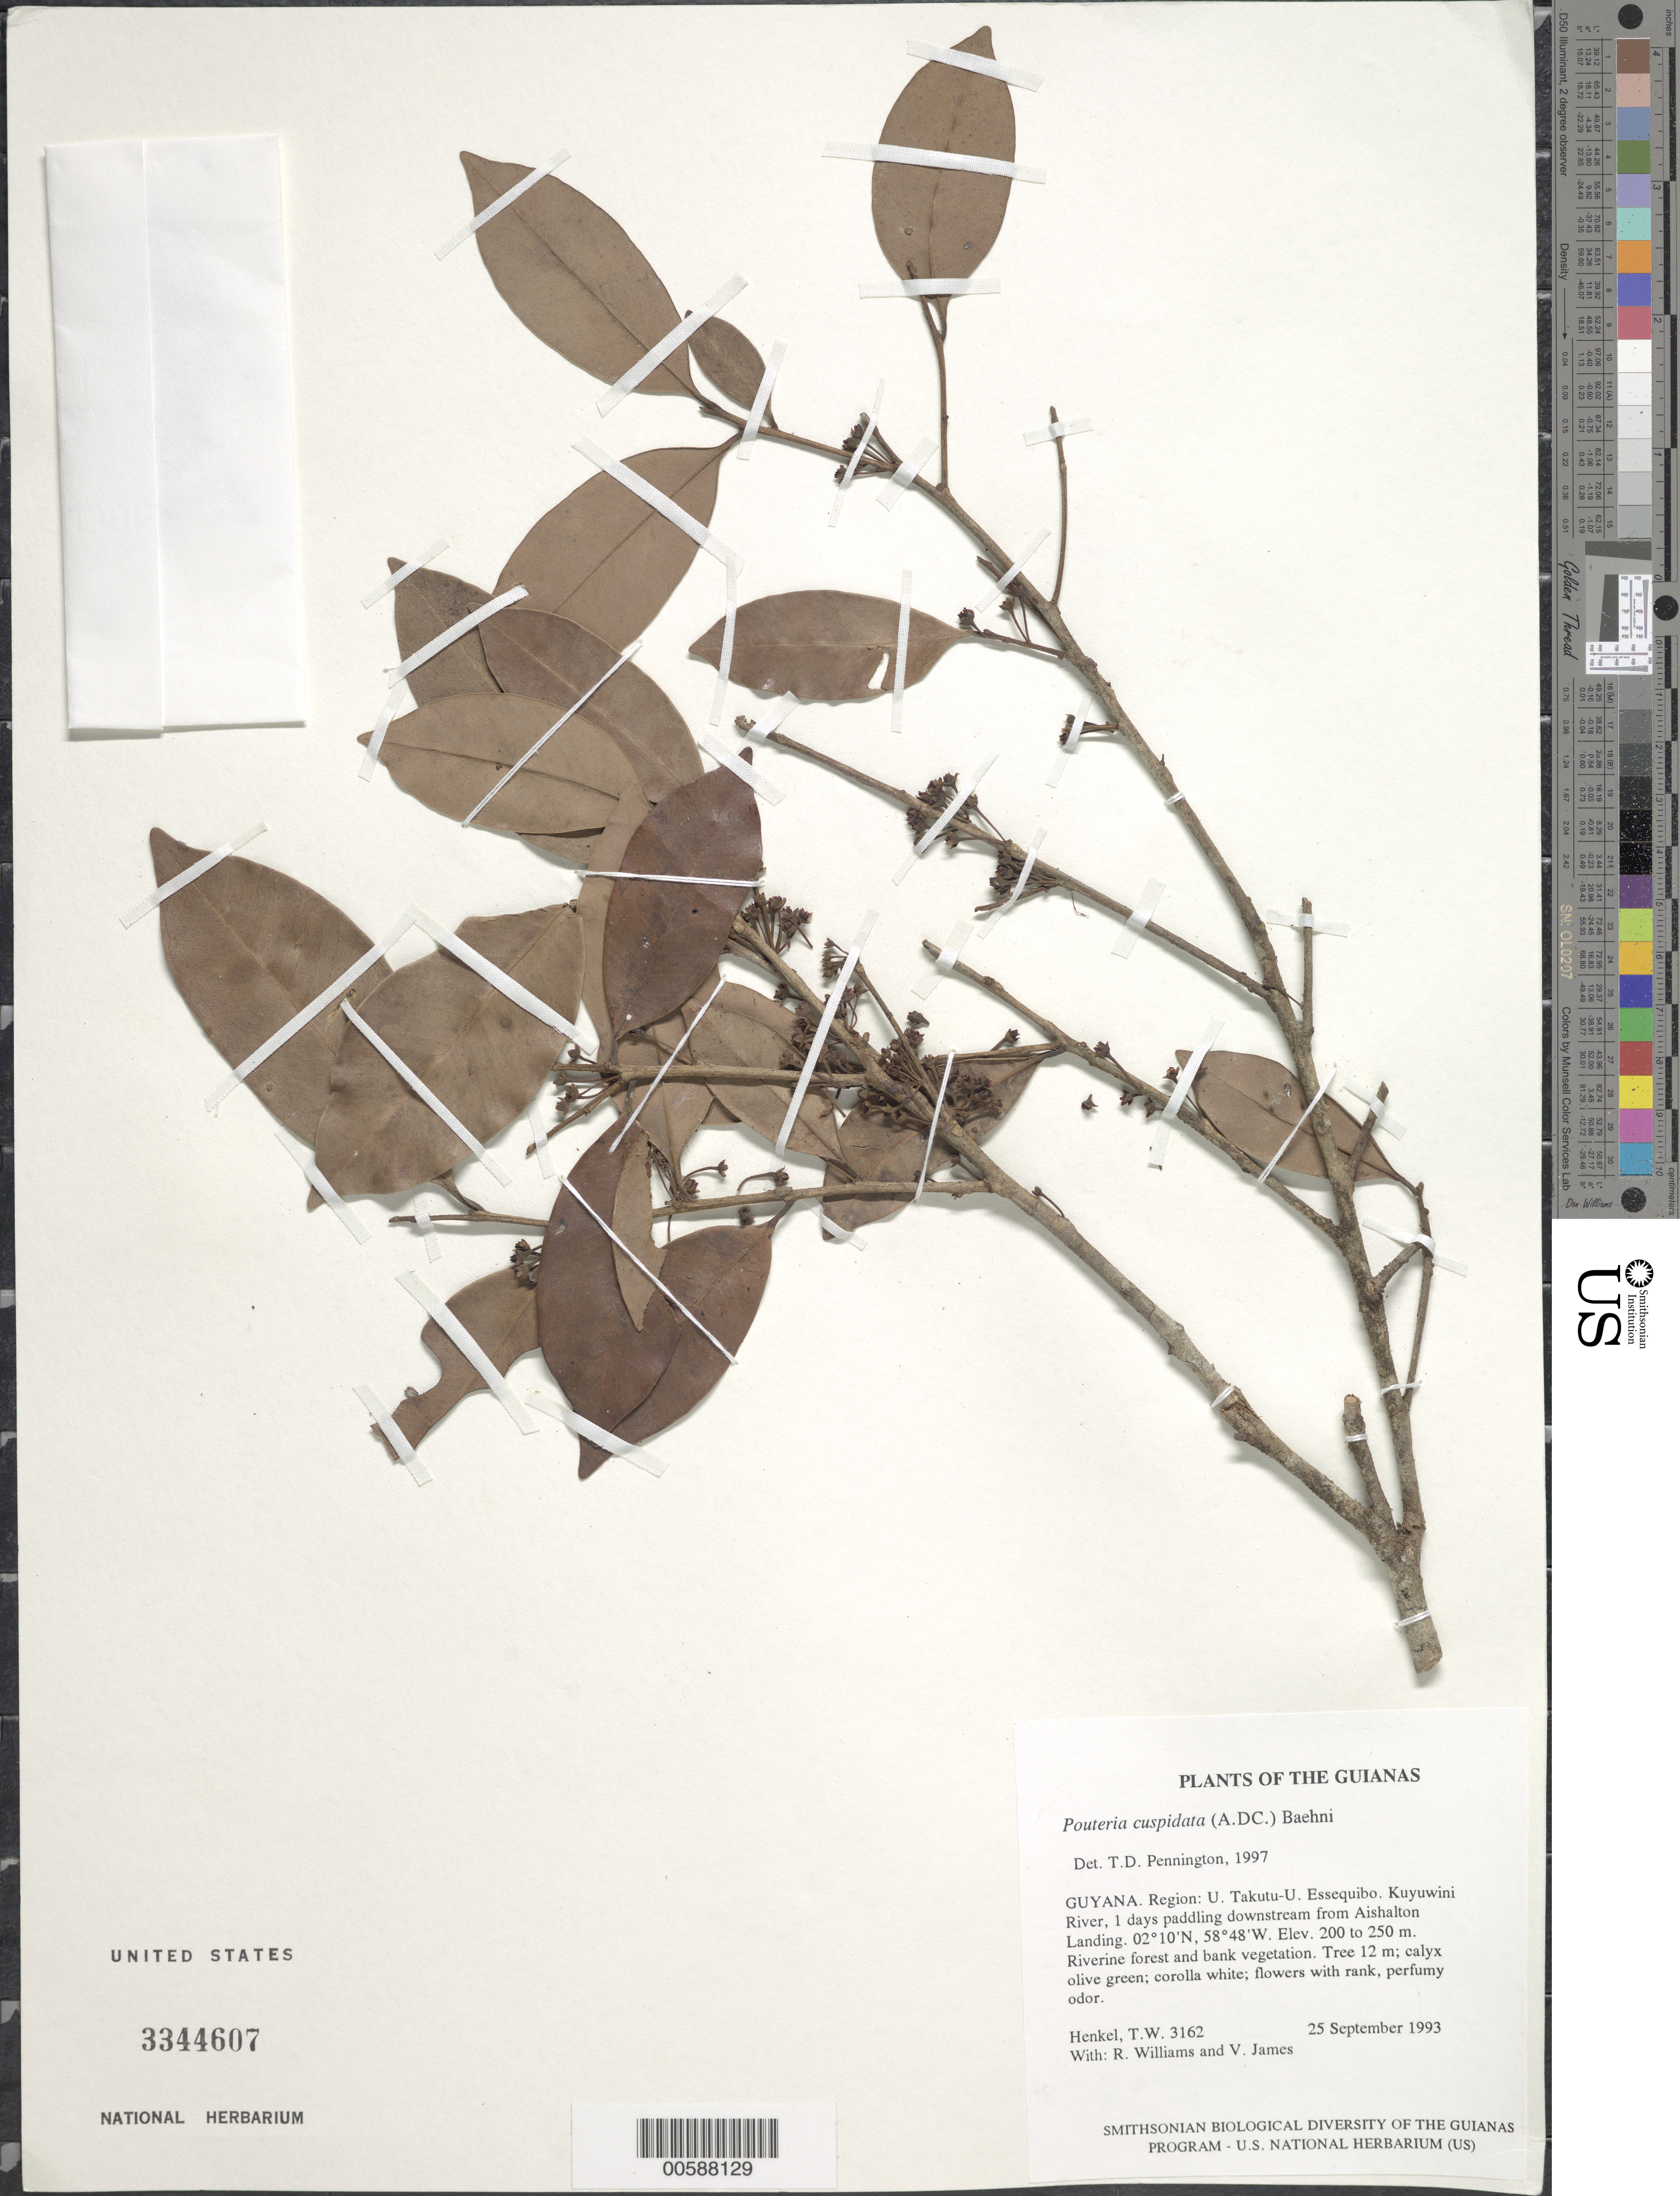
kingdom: Plantae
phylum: Tracheophyta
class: Magnoliopsida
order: Ericales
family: Sapotaceae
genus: Pouteria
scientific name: Pouteria cuspidata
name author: (A. DC.) Baehni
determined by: Pennington, T. D., (K)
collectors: T. Henkel, R. Williams & V. James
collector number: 3162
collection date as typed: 25 September 1993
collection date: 1993-09-25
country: Guyana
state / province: U. Takutu-U. Essequibo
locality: Kuyuwini River, 1 days paddling downstream from Aishalton Landing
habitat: Riverine forest and bank vegetation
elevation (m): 200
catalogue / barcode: US 3344607